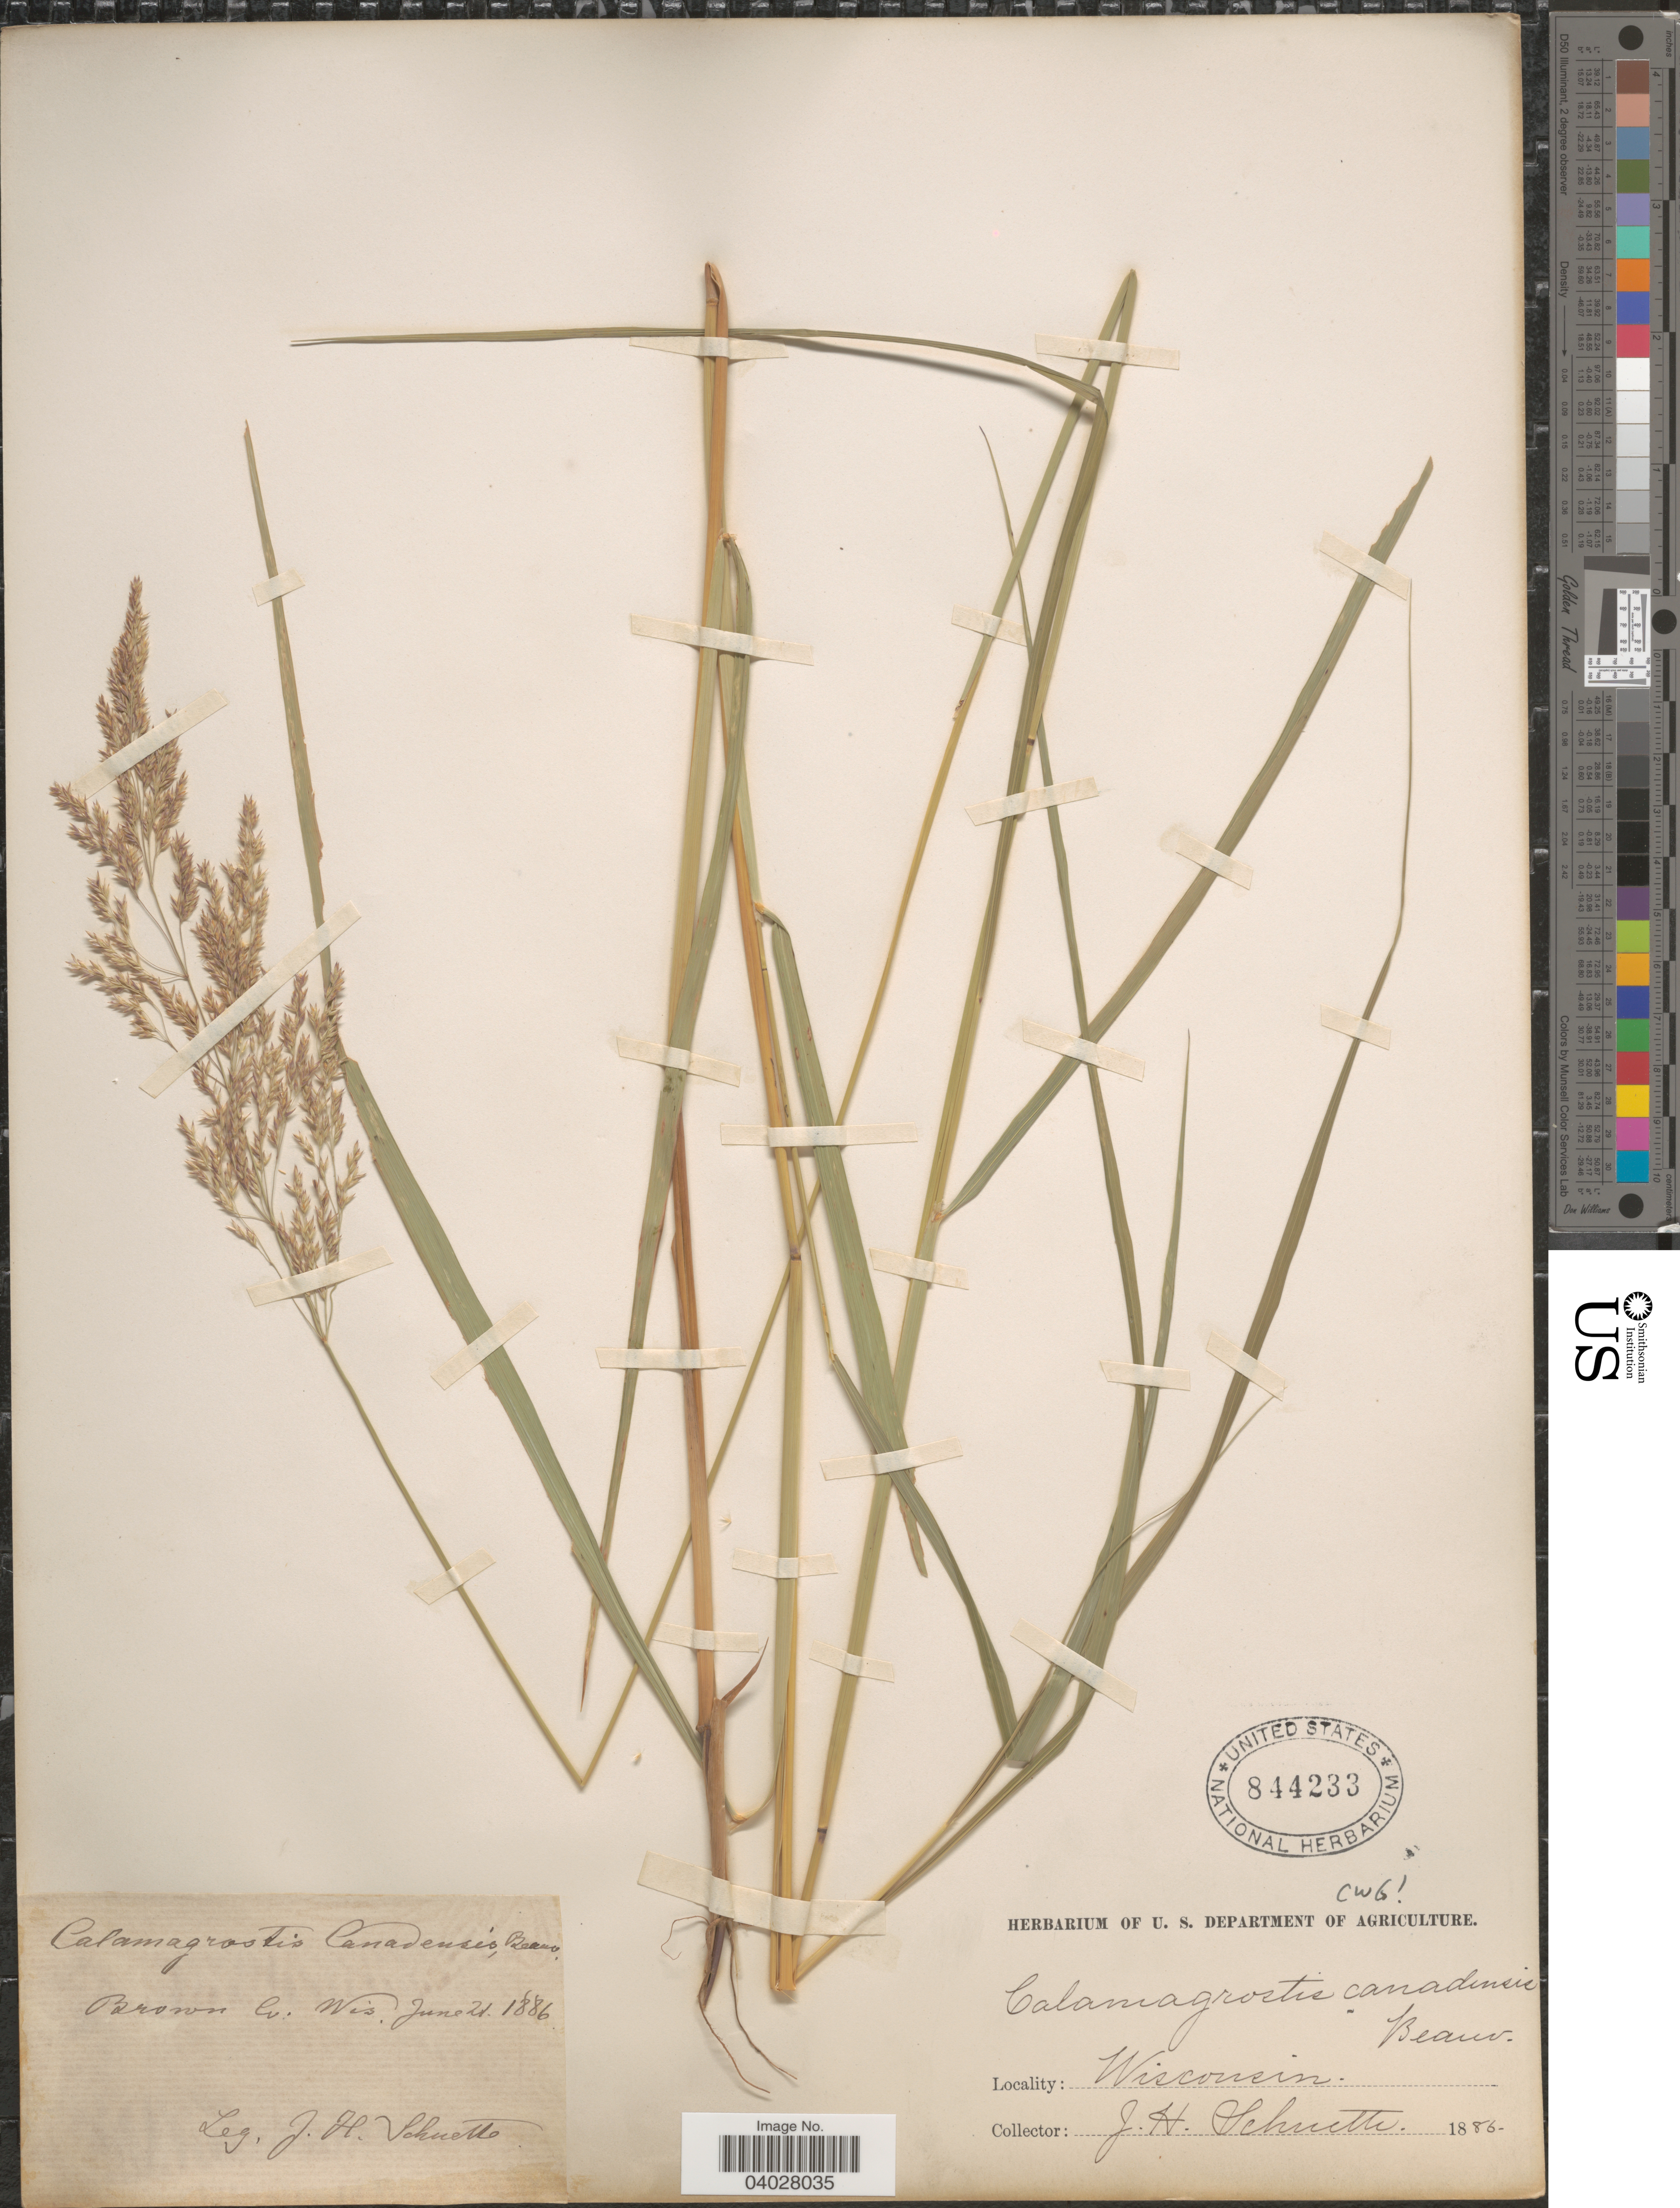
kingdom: Plantae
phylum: Tracheophyta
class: Liliopsida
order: Poales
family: Poaceae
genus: Calamagrostis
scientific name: Calamagrostis canadensis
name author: (Michx.) P. Beauv.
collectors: J. H. Schuette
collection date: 1886-06-21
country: United States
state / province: Wisconsin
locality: Brown Co.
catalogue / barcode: US 844233